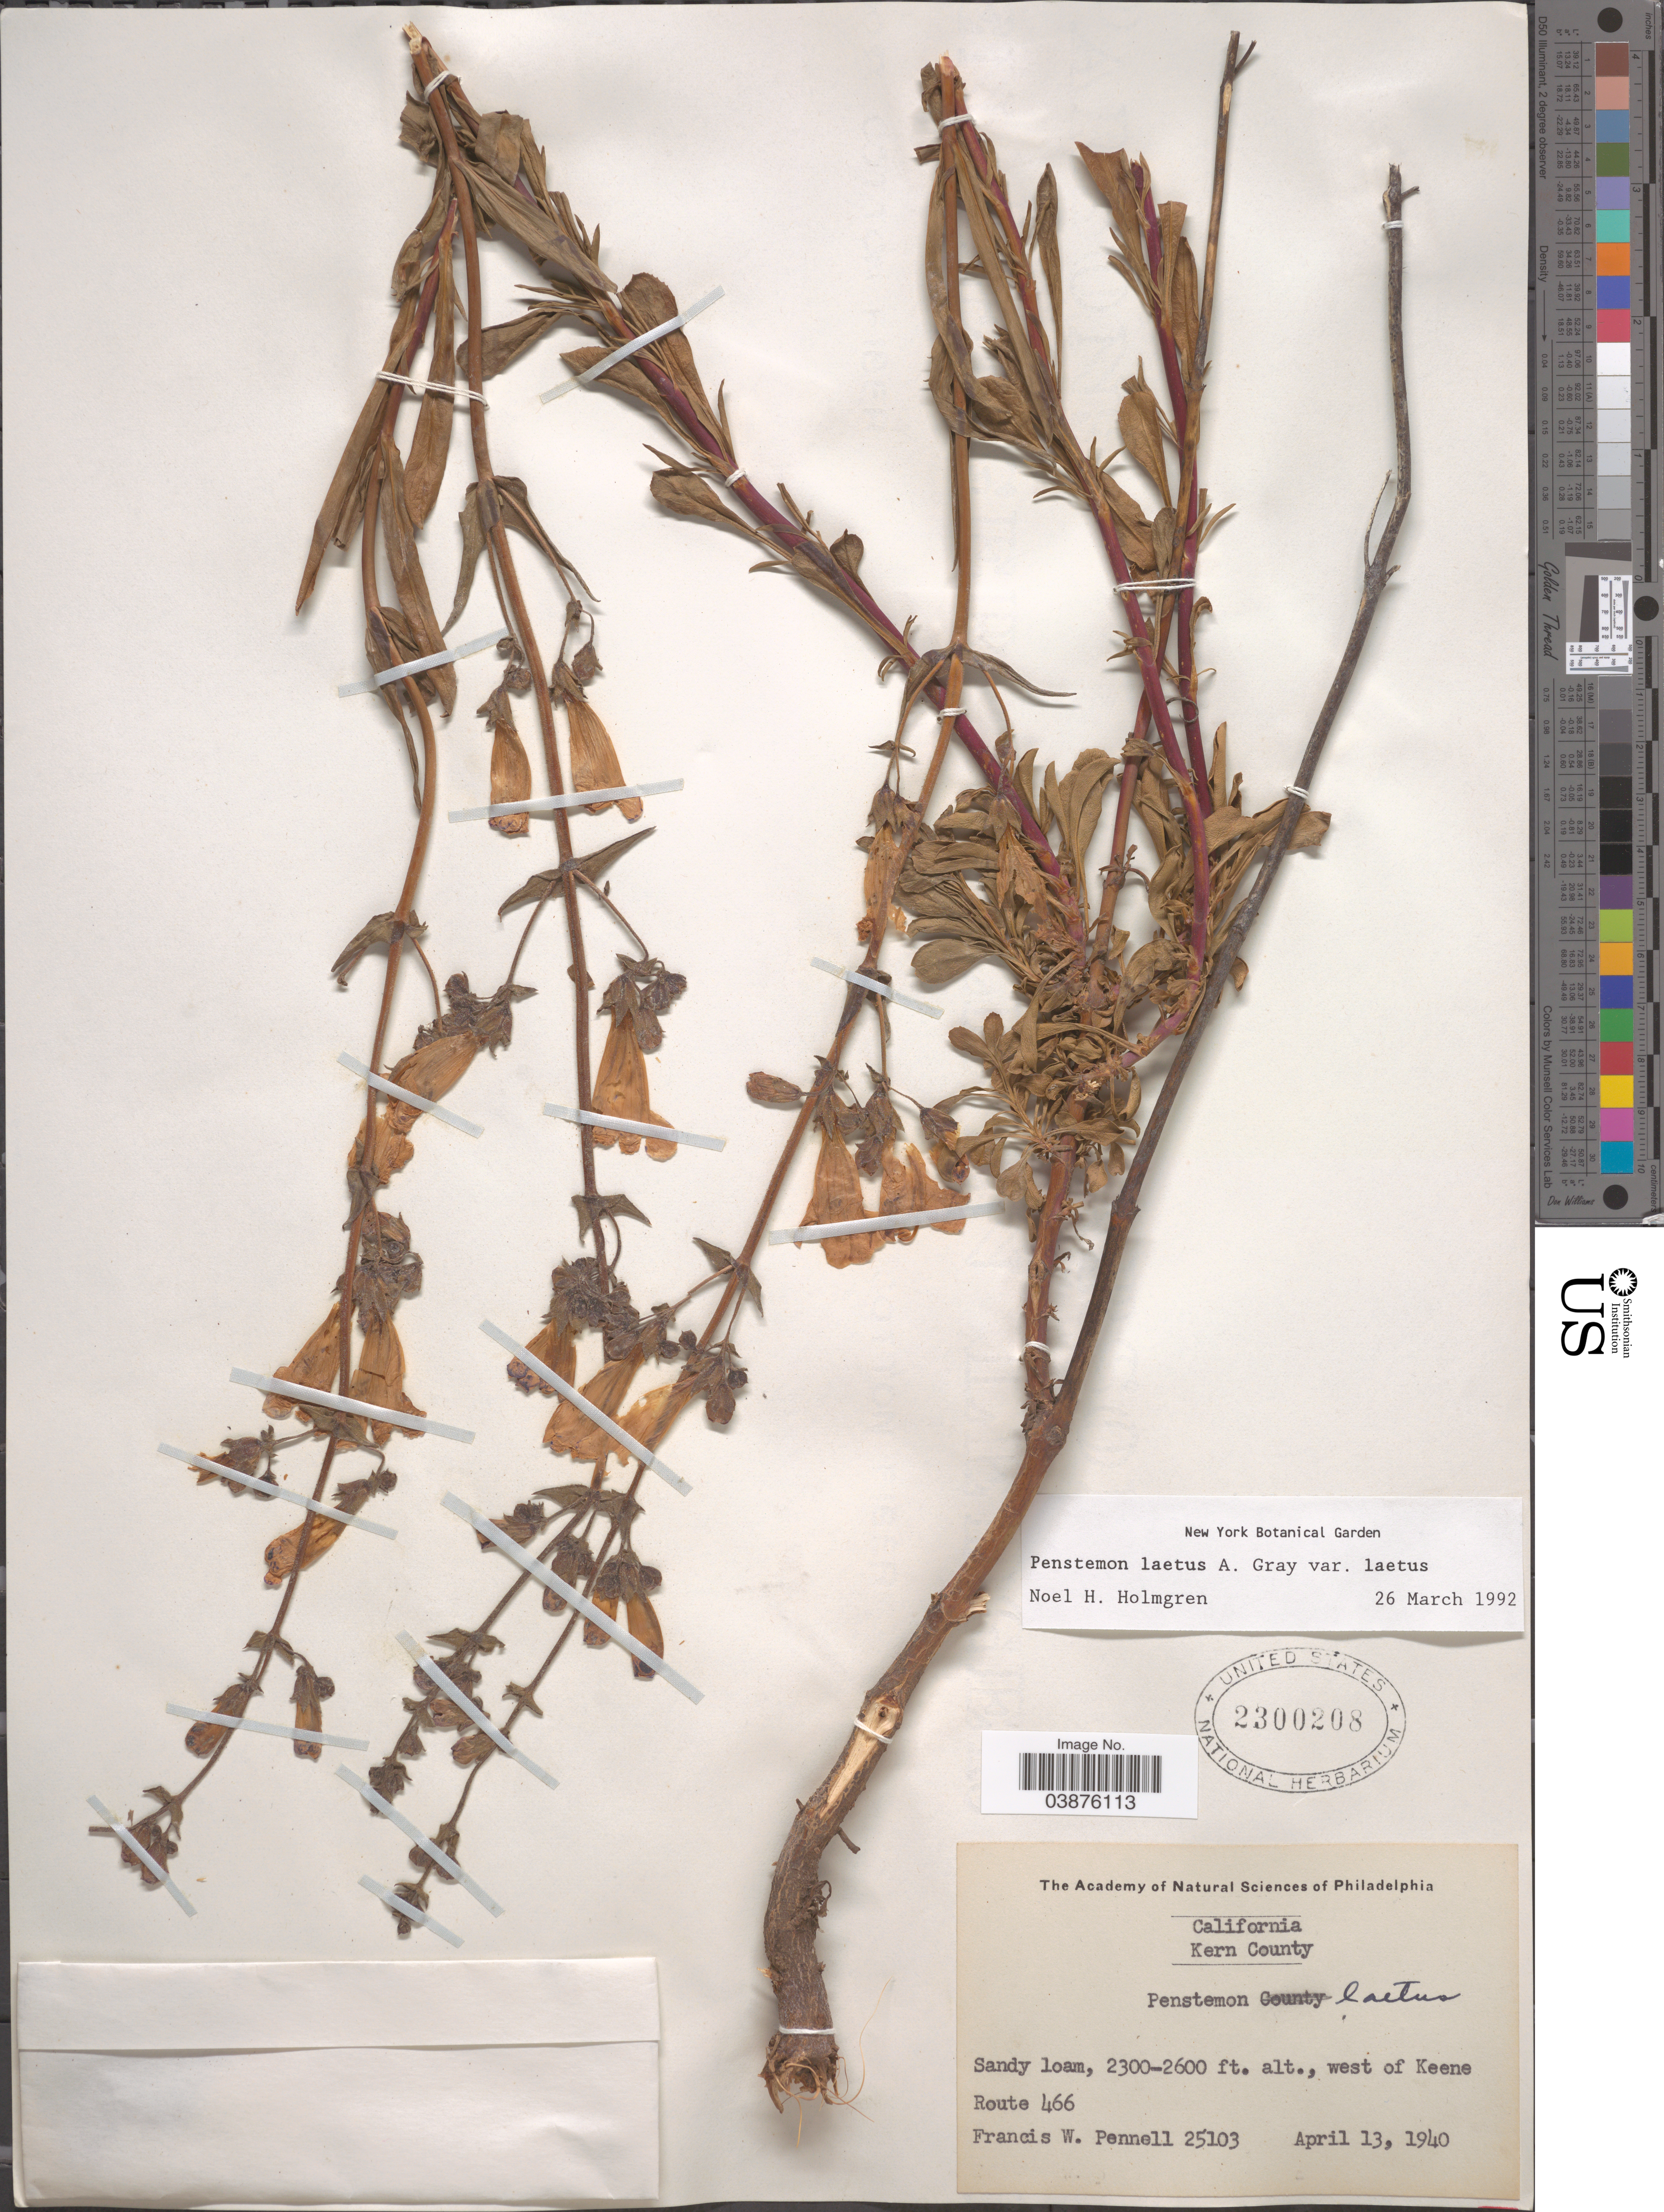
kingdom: Plantae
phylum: Tracheophyta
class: Magnoliopsida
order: Lamiales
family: Plantaginaceae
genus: Penstemon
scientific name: Penstemon laetus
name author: A. Gray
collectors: F. W. Pennell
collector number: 25103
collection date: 1940-04-13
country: United States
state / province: California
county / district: Kern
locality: Kern County, west of Keene Route 466.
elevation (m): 701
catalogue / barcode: US 2300208